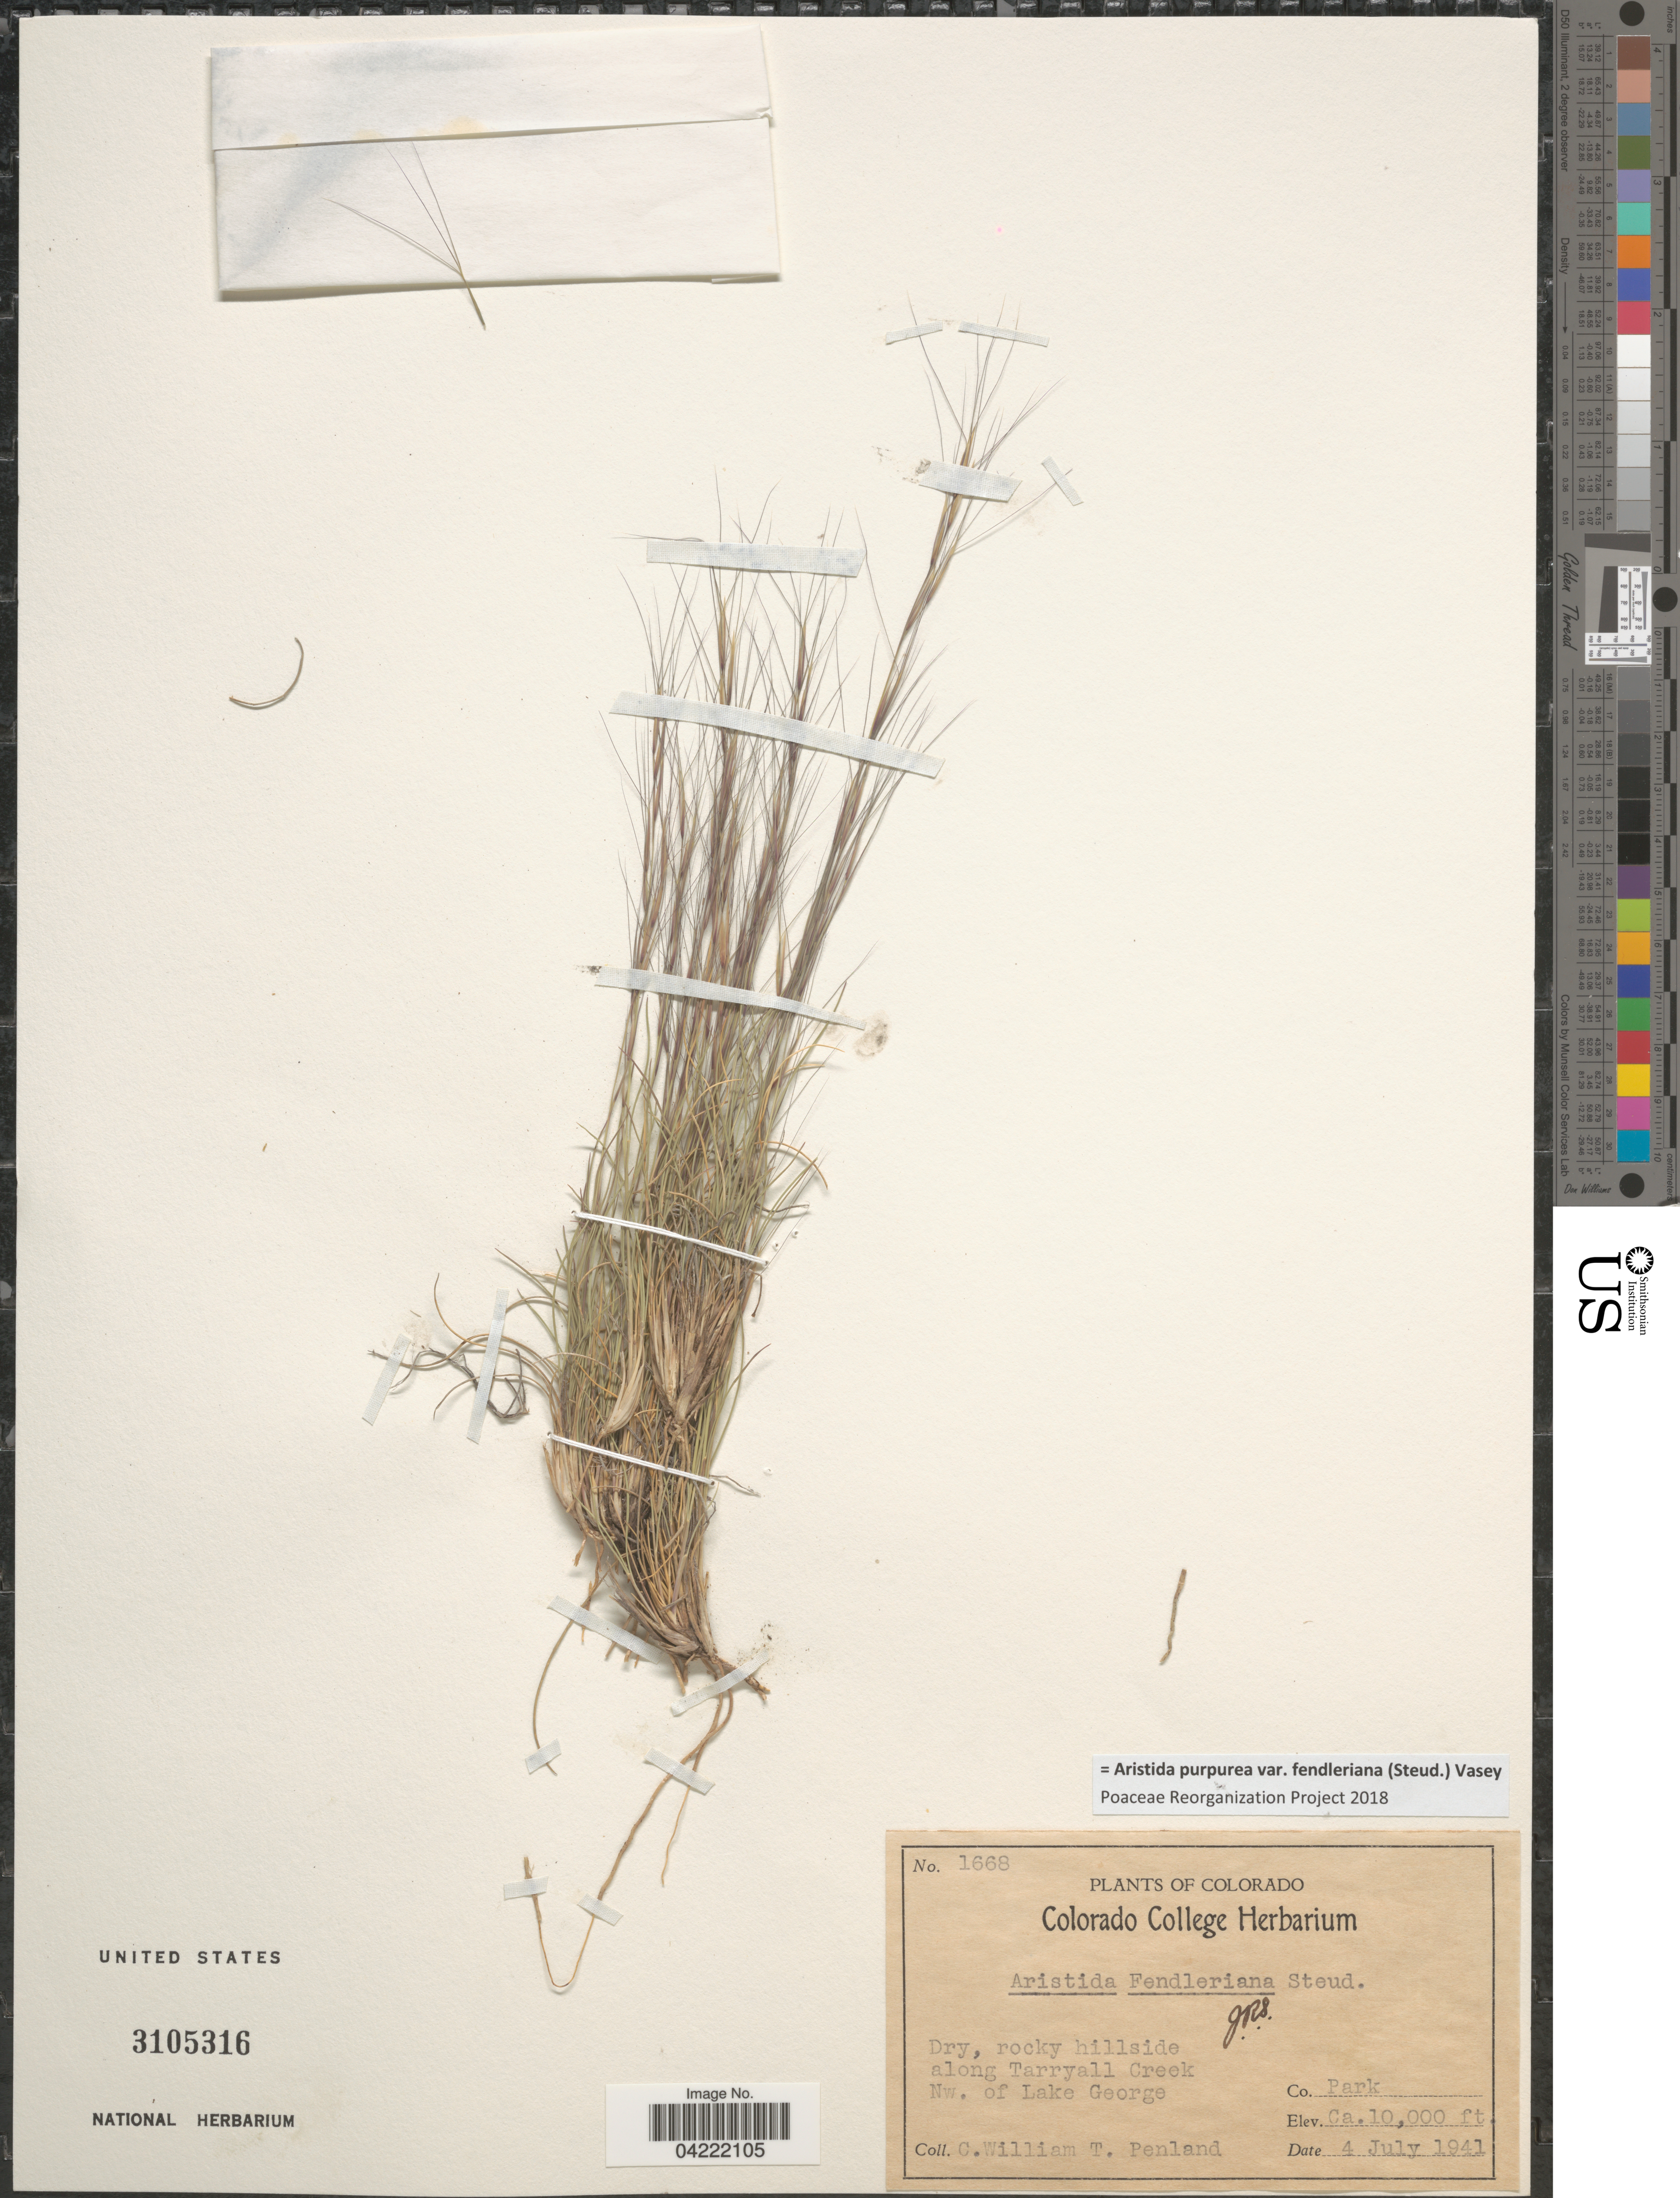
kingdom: Plantae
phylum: Tracheophyta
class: Liliopsida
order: Poales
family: Poaceae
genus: Aristida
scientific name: Aristida purpurea var. fendleriana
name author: (Steud.) Vasey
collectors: C. William & T. Penland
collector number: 1668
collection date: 1941-07-04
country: United States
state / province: Colorado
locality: Dry, rocky hillside along Tarryall Creek Nw. of Lake George. Co. Park.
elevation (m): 3048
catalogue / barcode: US 3105316